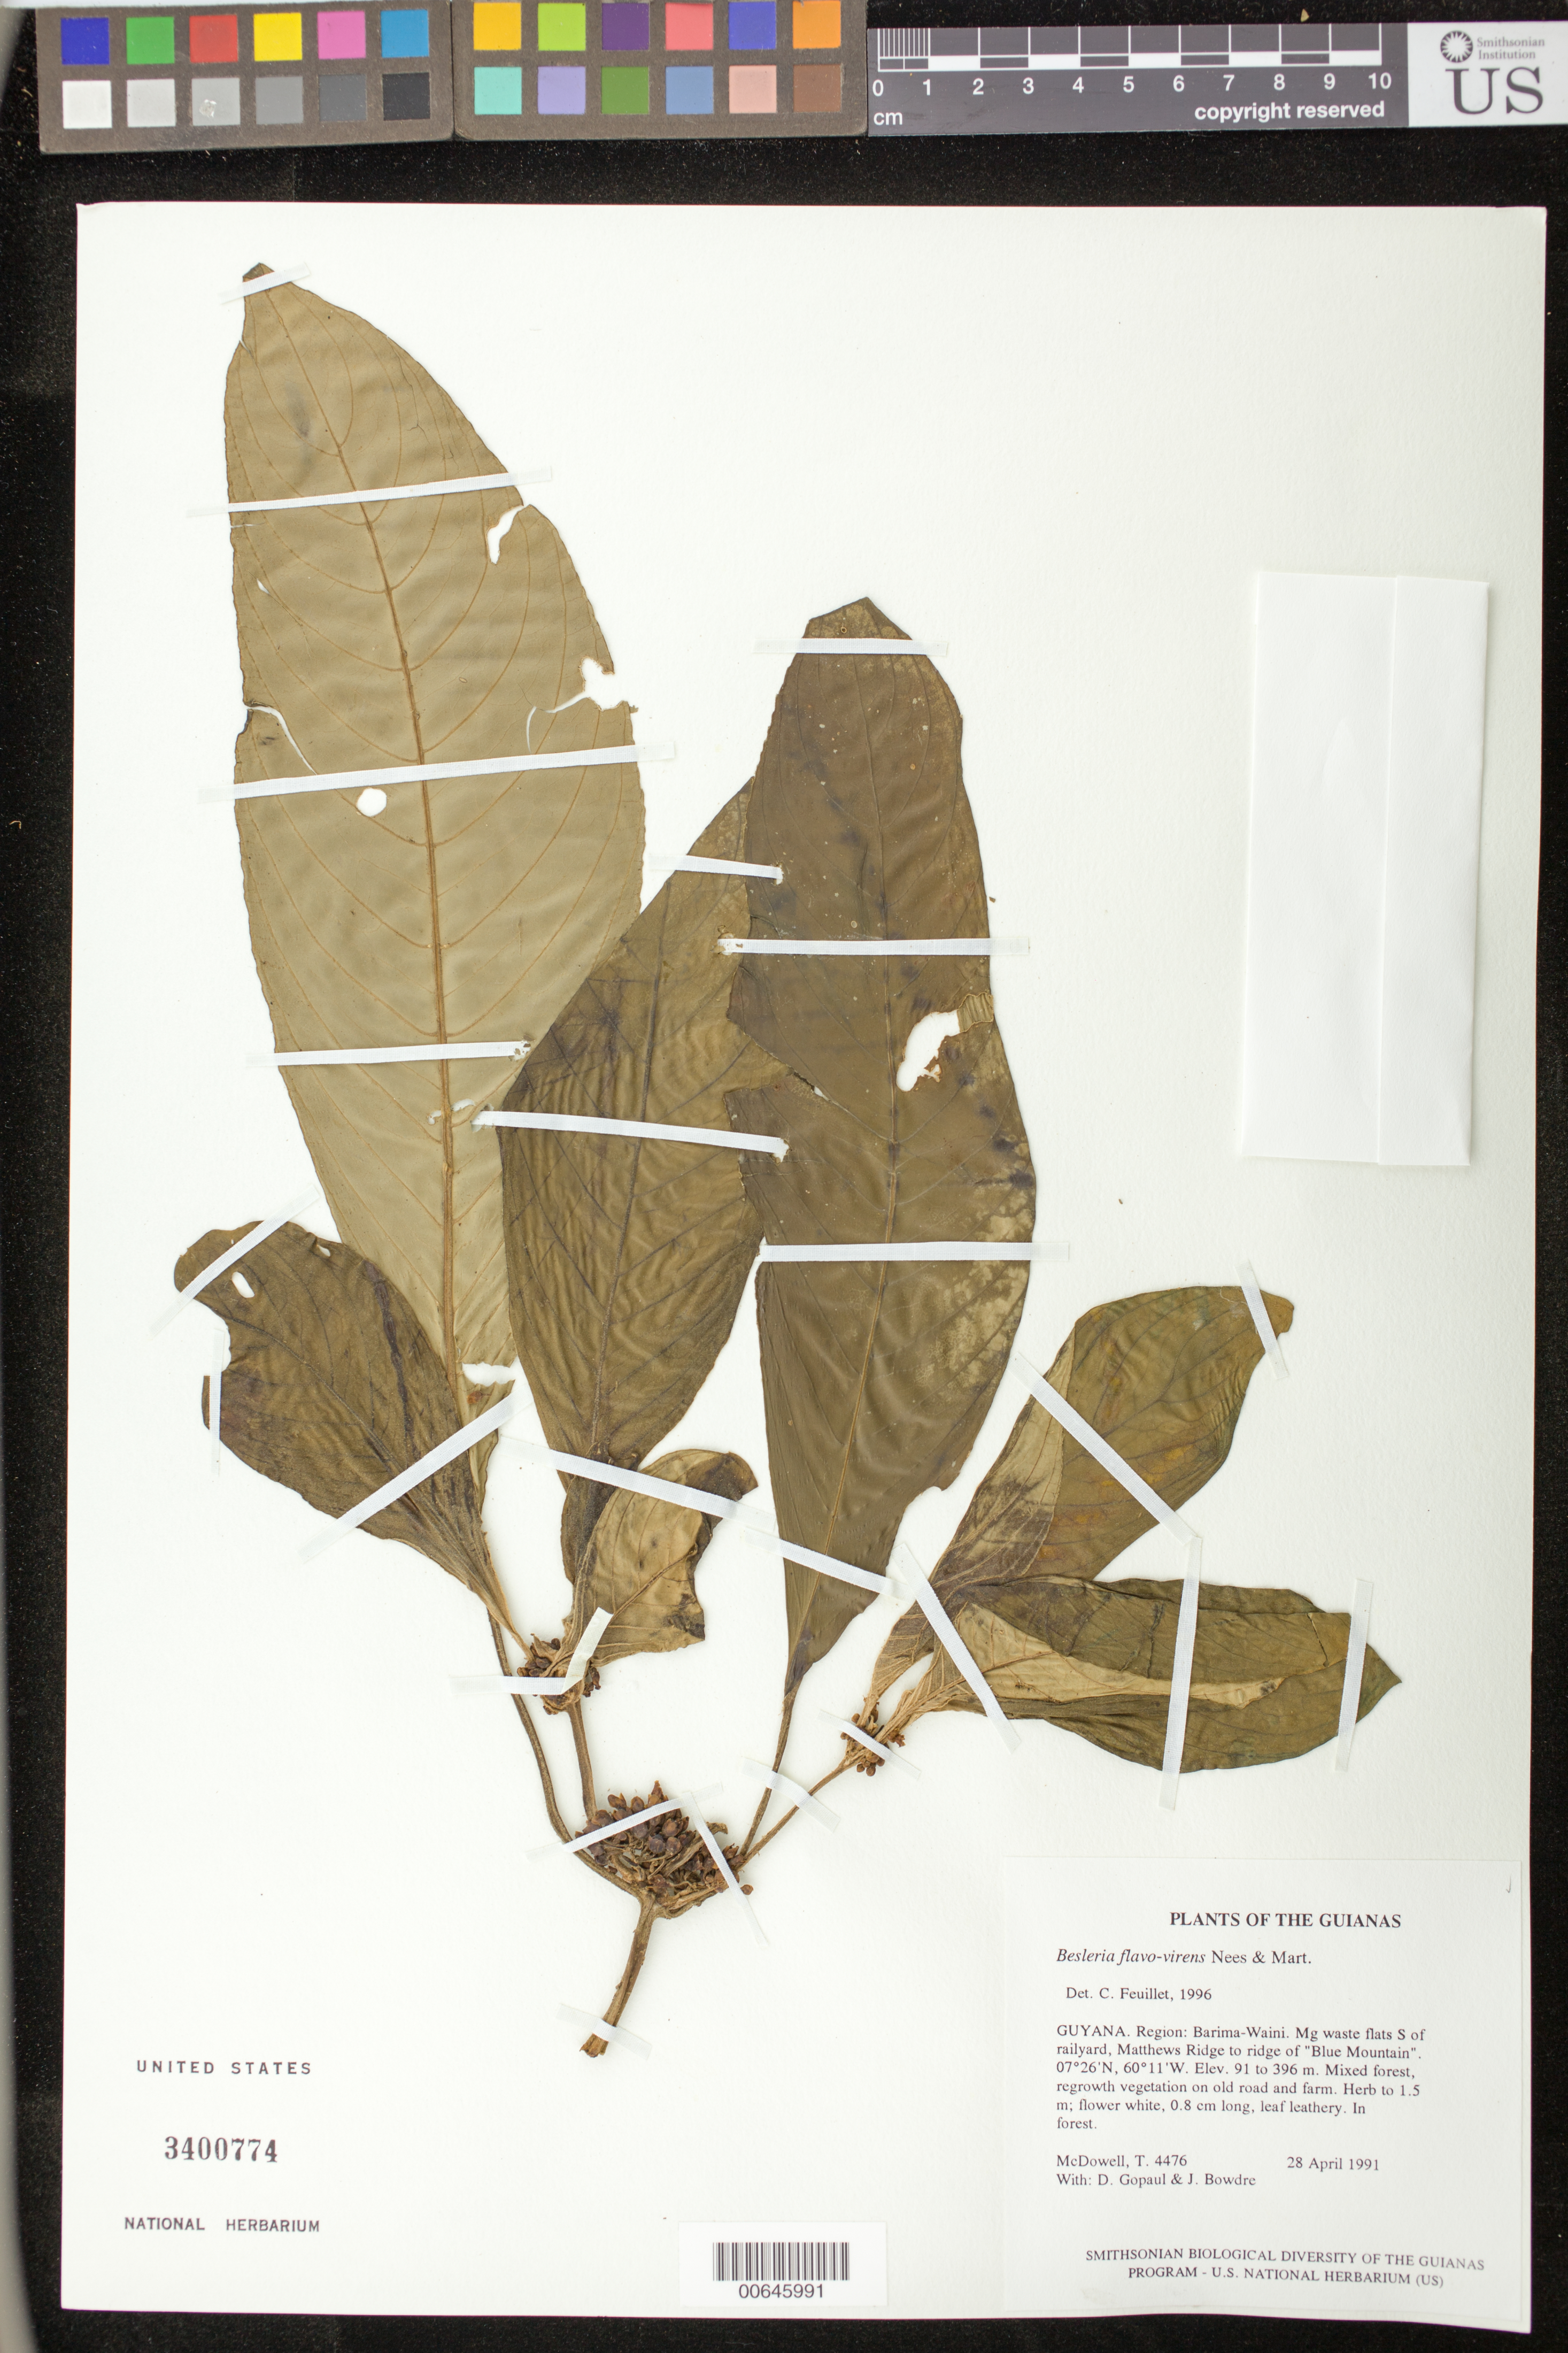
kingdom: Plantae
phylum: Tracheophyta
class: Magnoliopsida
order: Lamiales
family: Gesneriaceae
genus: Besleria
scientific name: Besleria flavo-virens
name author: Nees & Mart.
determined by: Feuillet, C.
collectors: T. McDowell, D. Gopaul & J. Bowdre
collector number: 4476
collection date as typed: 28 Apr 1991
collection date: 1991-04-28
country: Guyana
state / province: Barima-Waini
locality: Mg waste flats S of railyard, Matthews Ridge to ridge of "Blue Mountain"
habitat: Mixed forest, regrowth vegetation on old road and farm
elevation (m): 91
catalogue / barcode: US 3400774